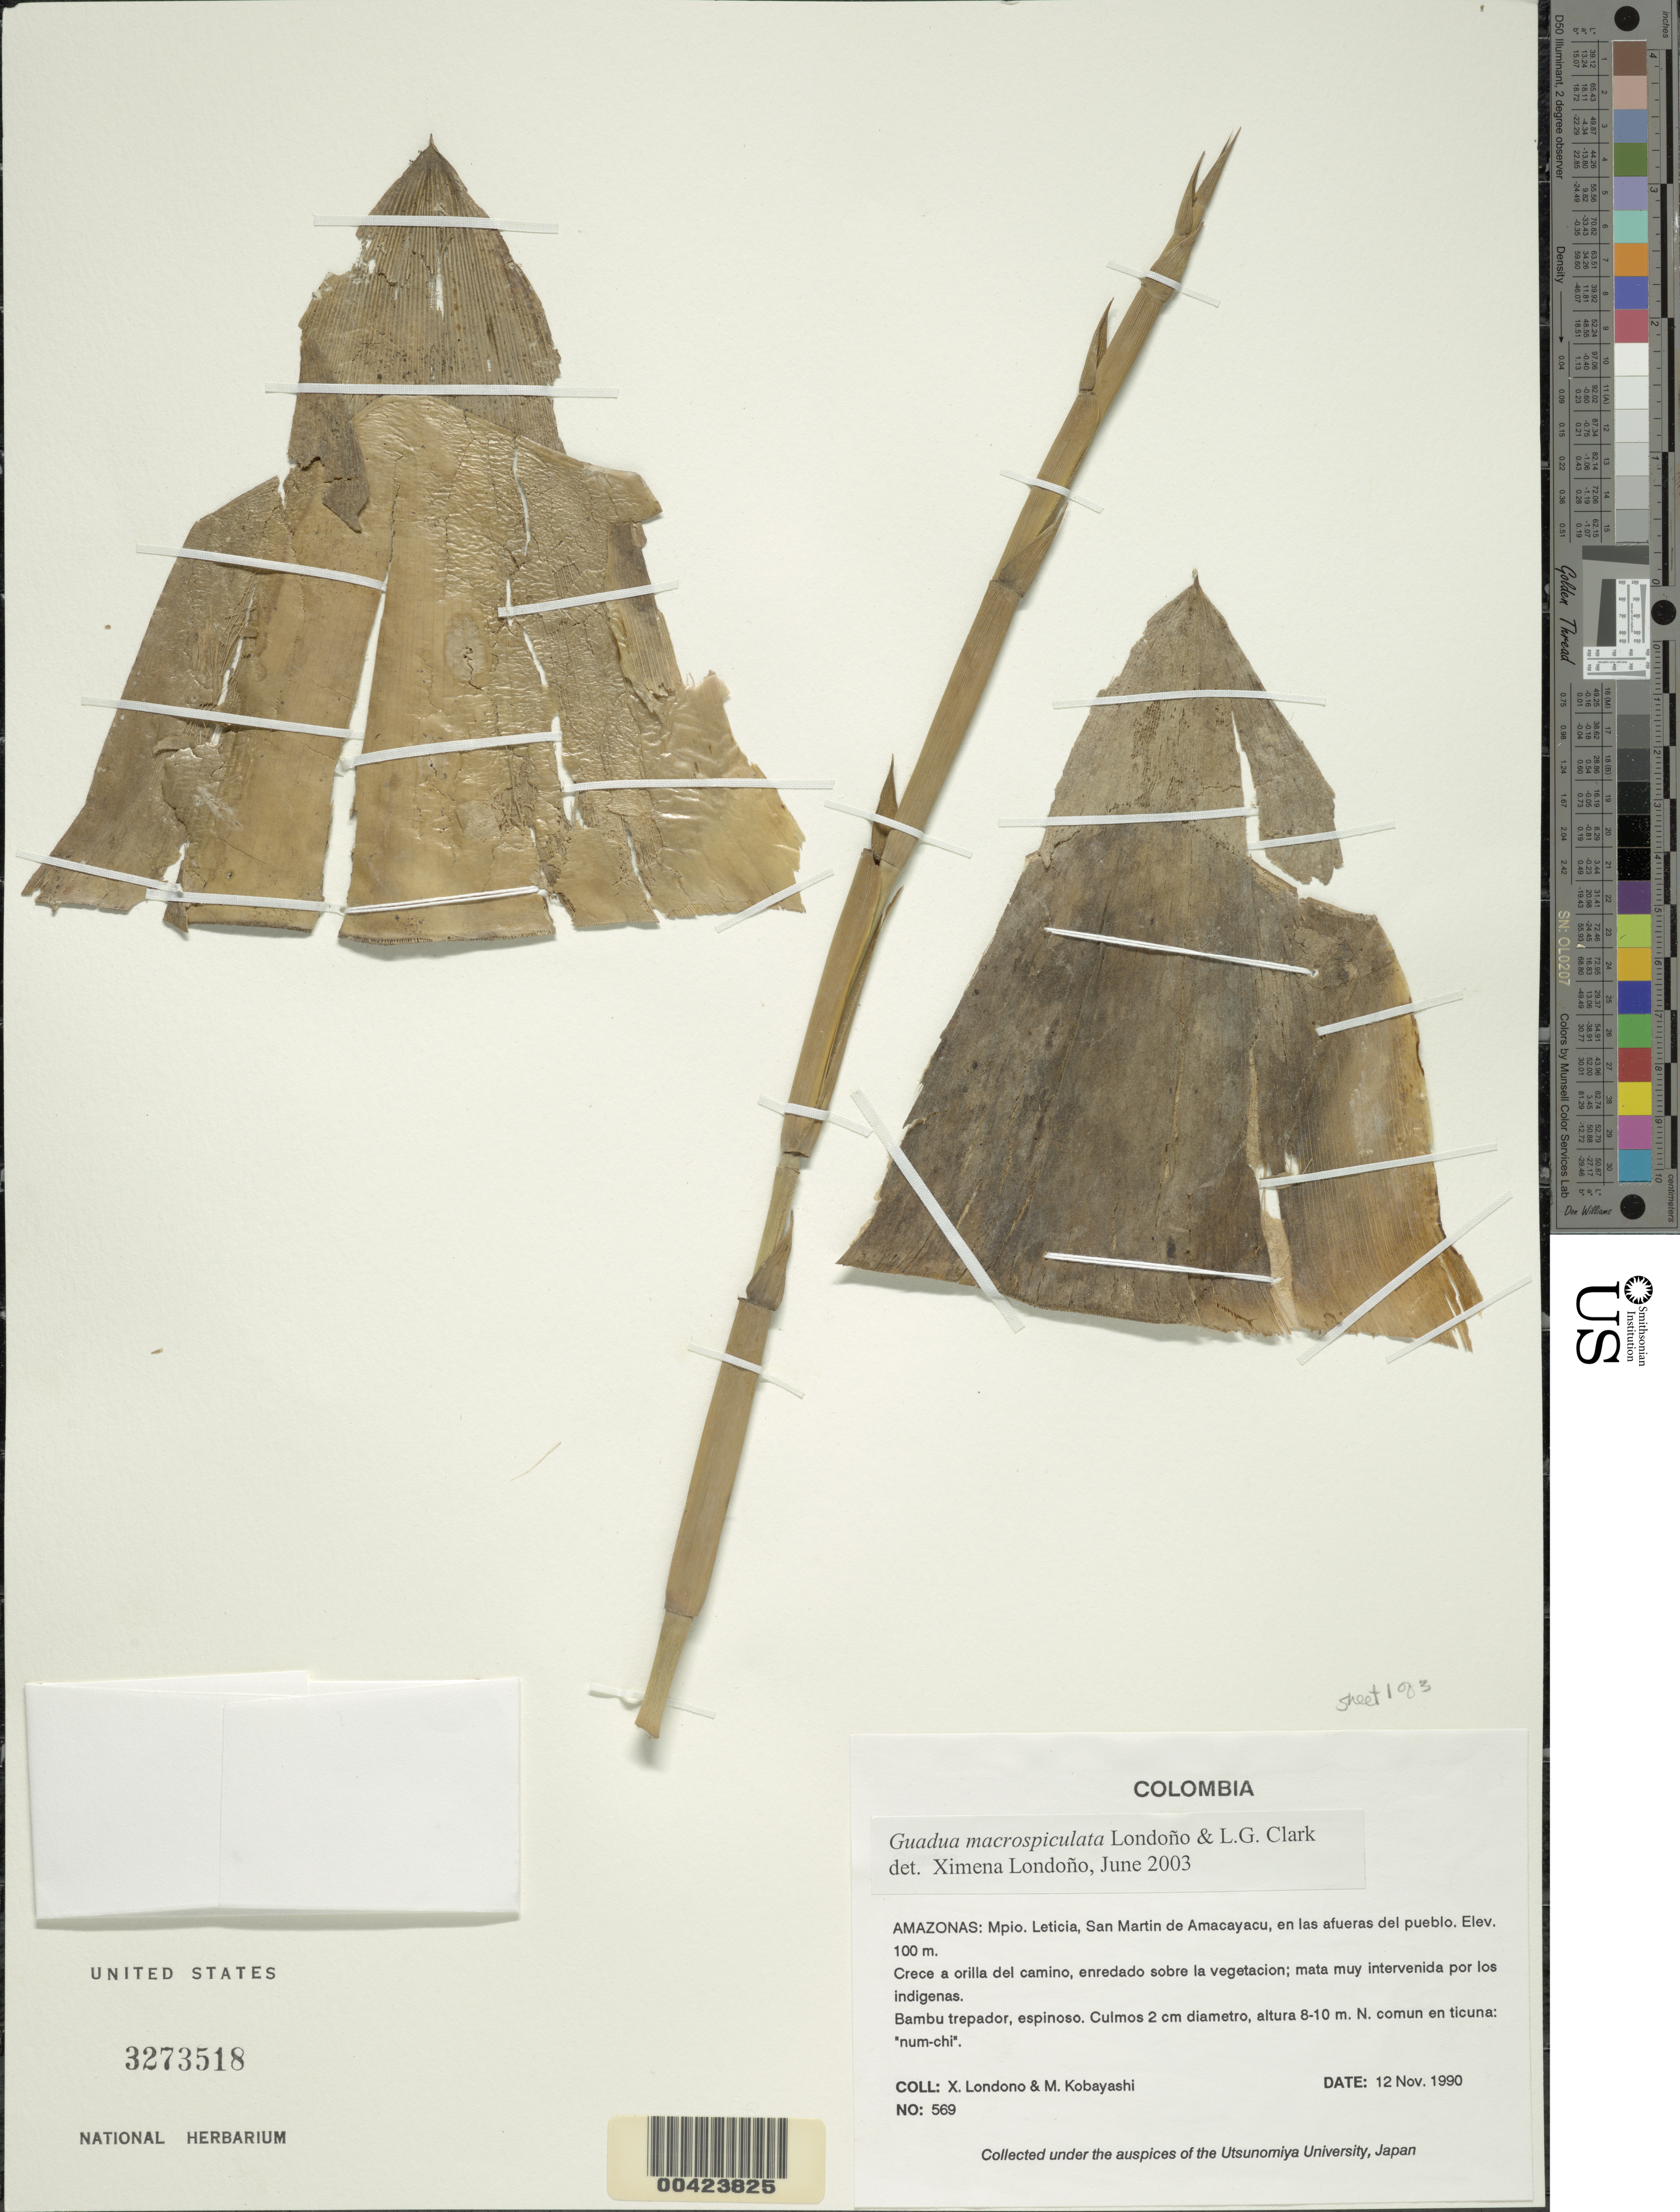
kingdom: Plantae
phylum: Tracheophyta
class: Liliopsida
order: Poales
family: Poaceae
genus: Guadua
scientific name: Guadua macrospiculata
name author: Londoño & L.G. Clark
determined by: Londoño, X., (TULV), Jardin Botanico "Juan Maria Cespedes"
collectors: X. Londoño & M. Kobayashi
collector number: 569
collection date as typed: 12 Nov 1990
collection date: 1990-11-12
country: Colombia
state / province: Amazônas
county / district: Leticia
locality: San Martin de Amaca-Yacu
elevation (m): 100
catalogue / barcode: US 3273518